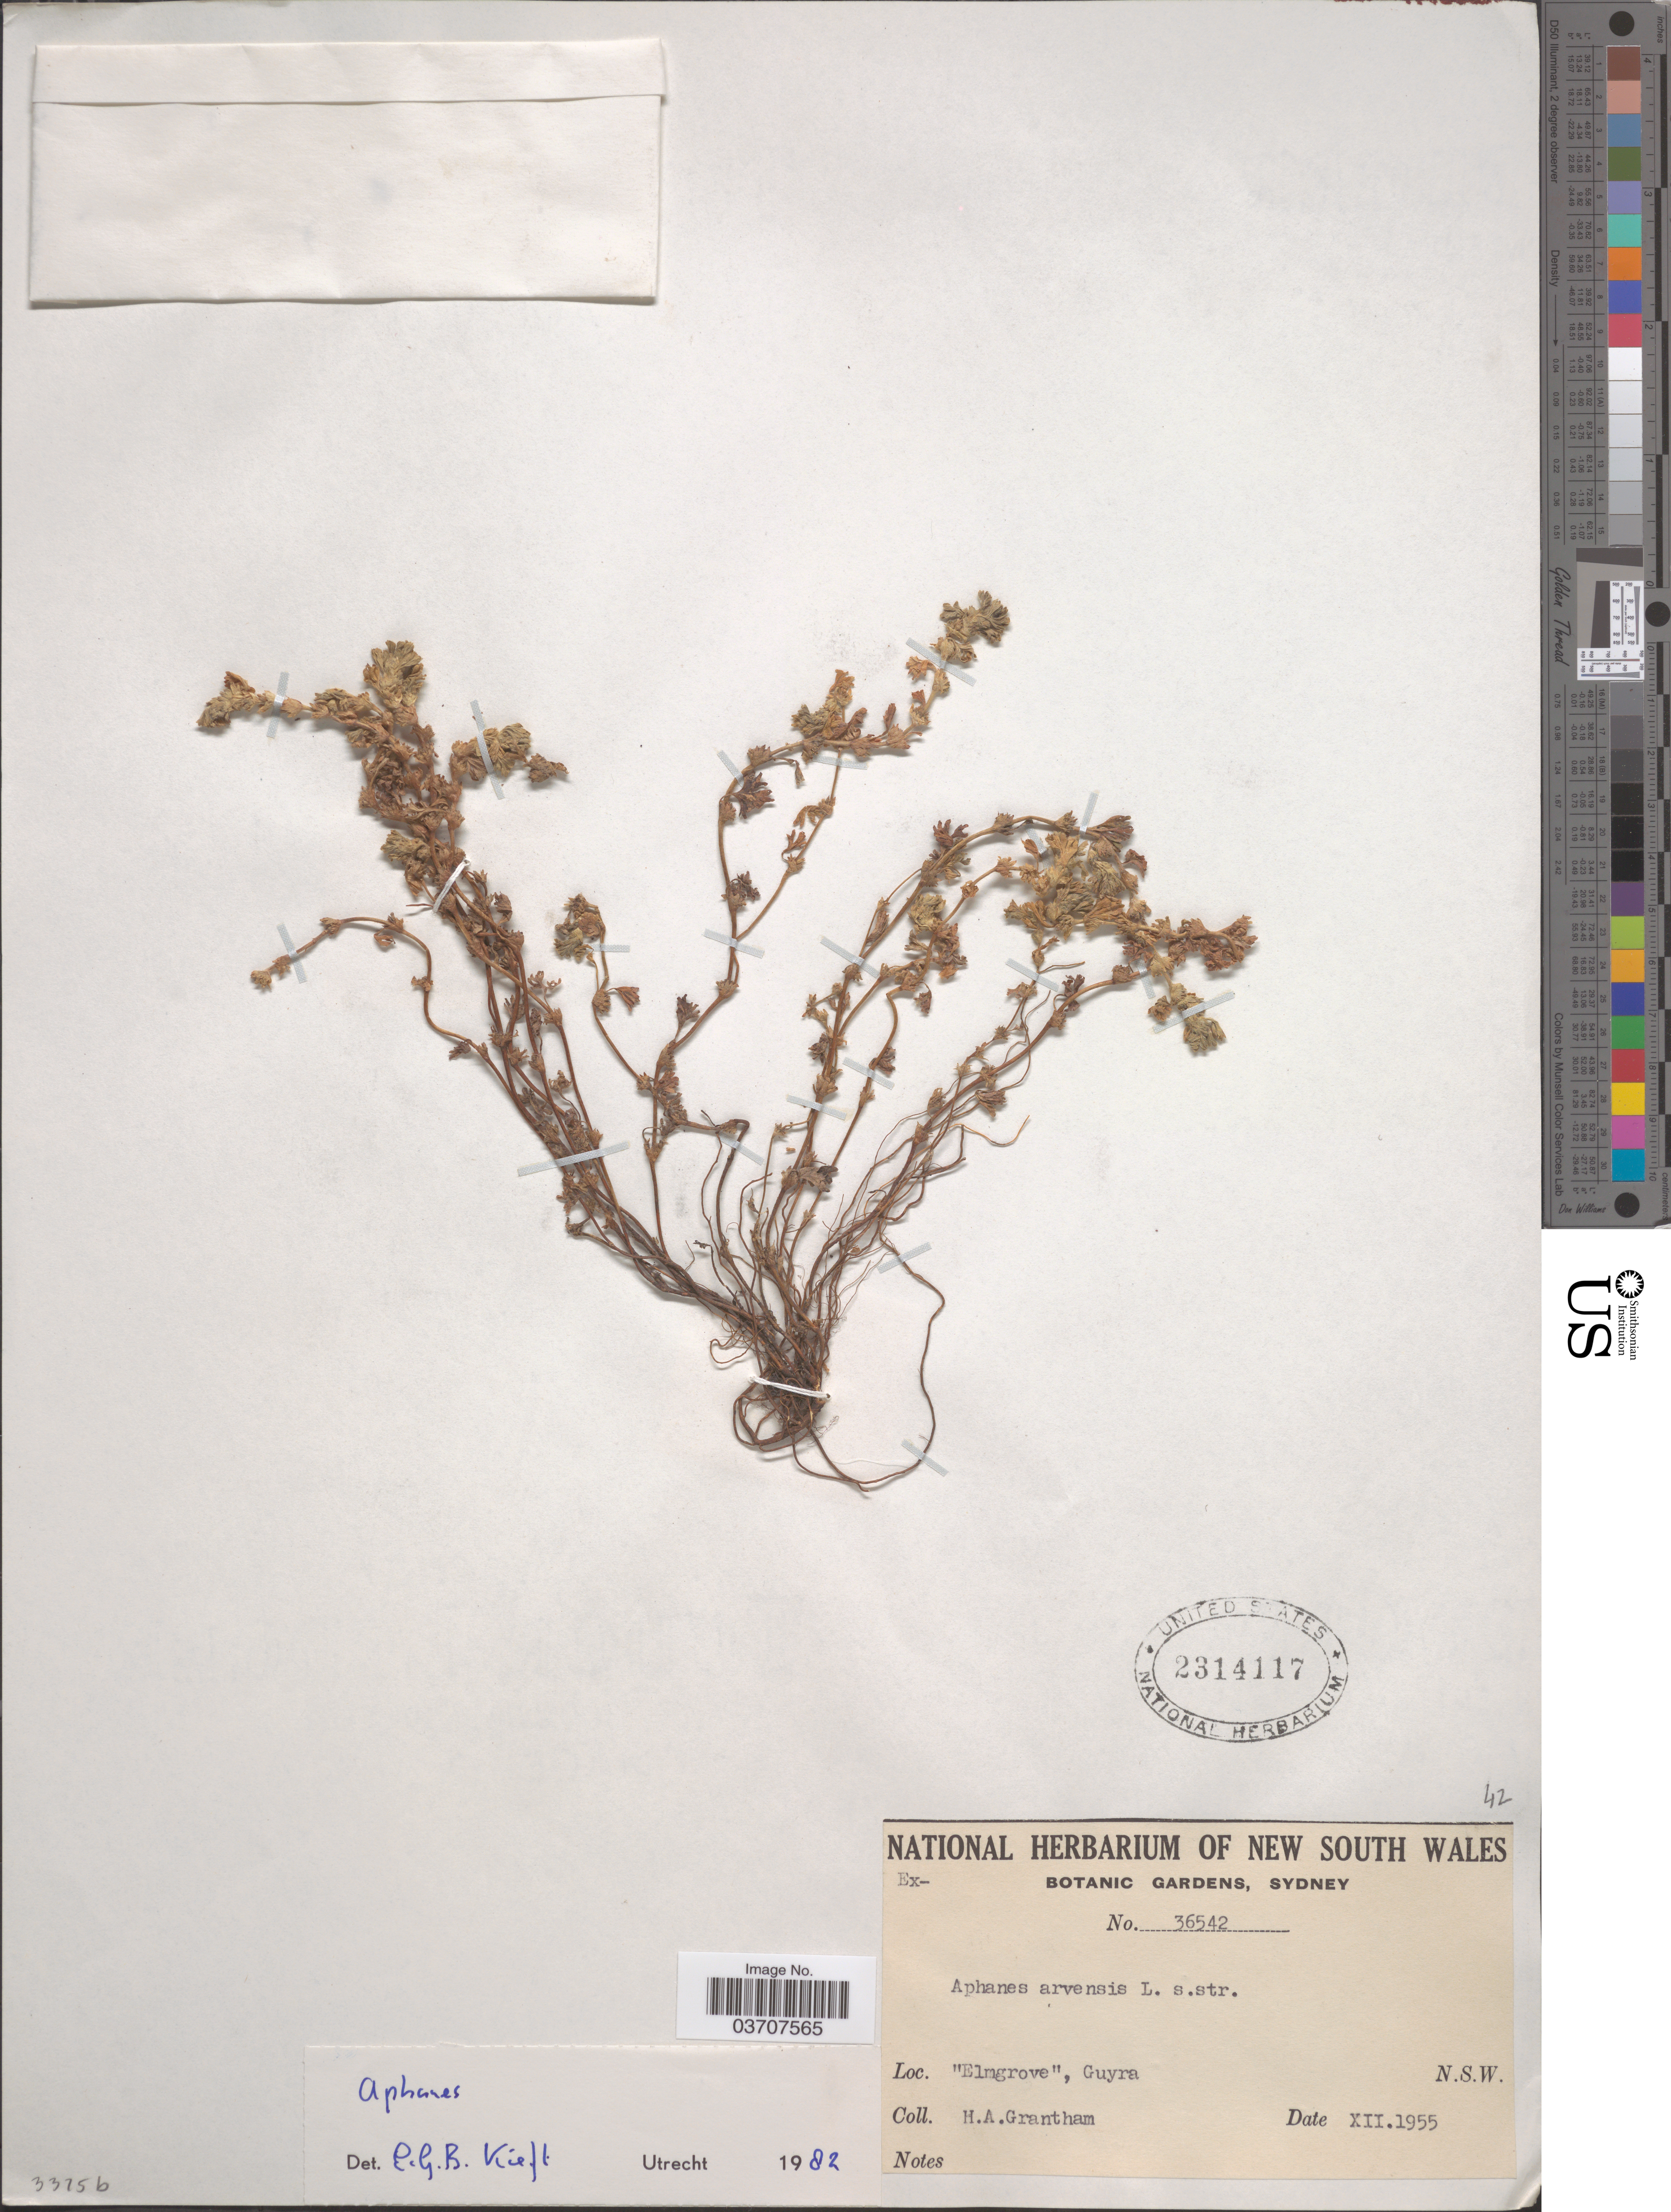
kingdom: Plantae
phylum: Tracheophyta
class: Magnoliopsida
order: Rosales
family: Rosaceae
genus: Aphanes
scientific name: Aphanes sp.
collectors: H. Grantham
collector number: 36542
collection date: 1955-12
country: Australia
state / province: New South Wales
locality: Elmgrove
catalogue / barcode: US 2314117